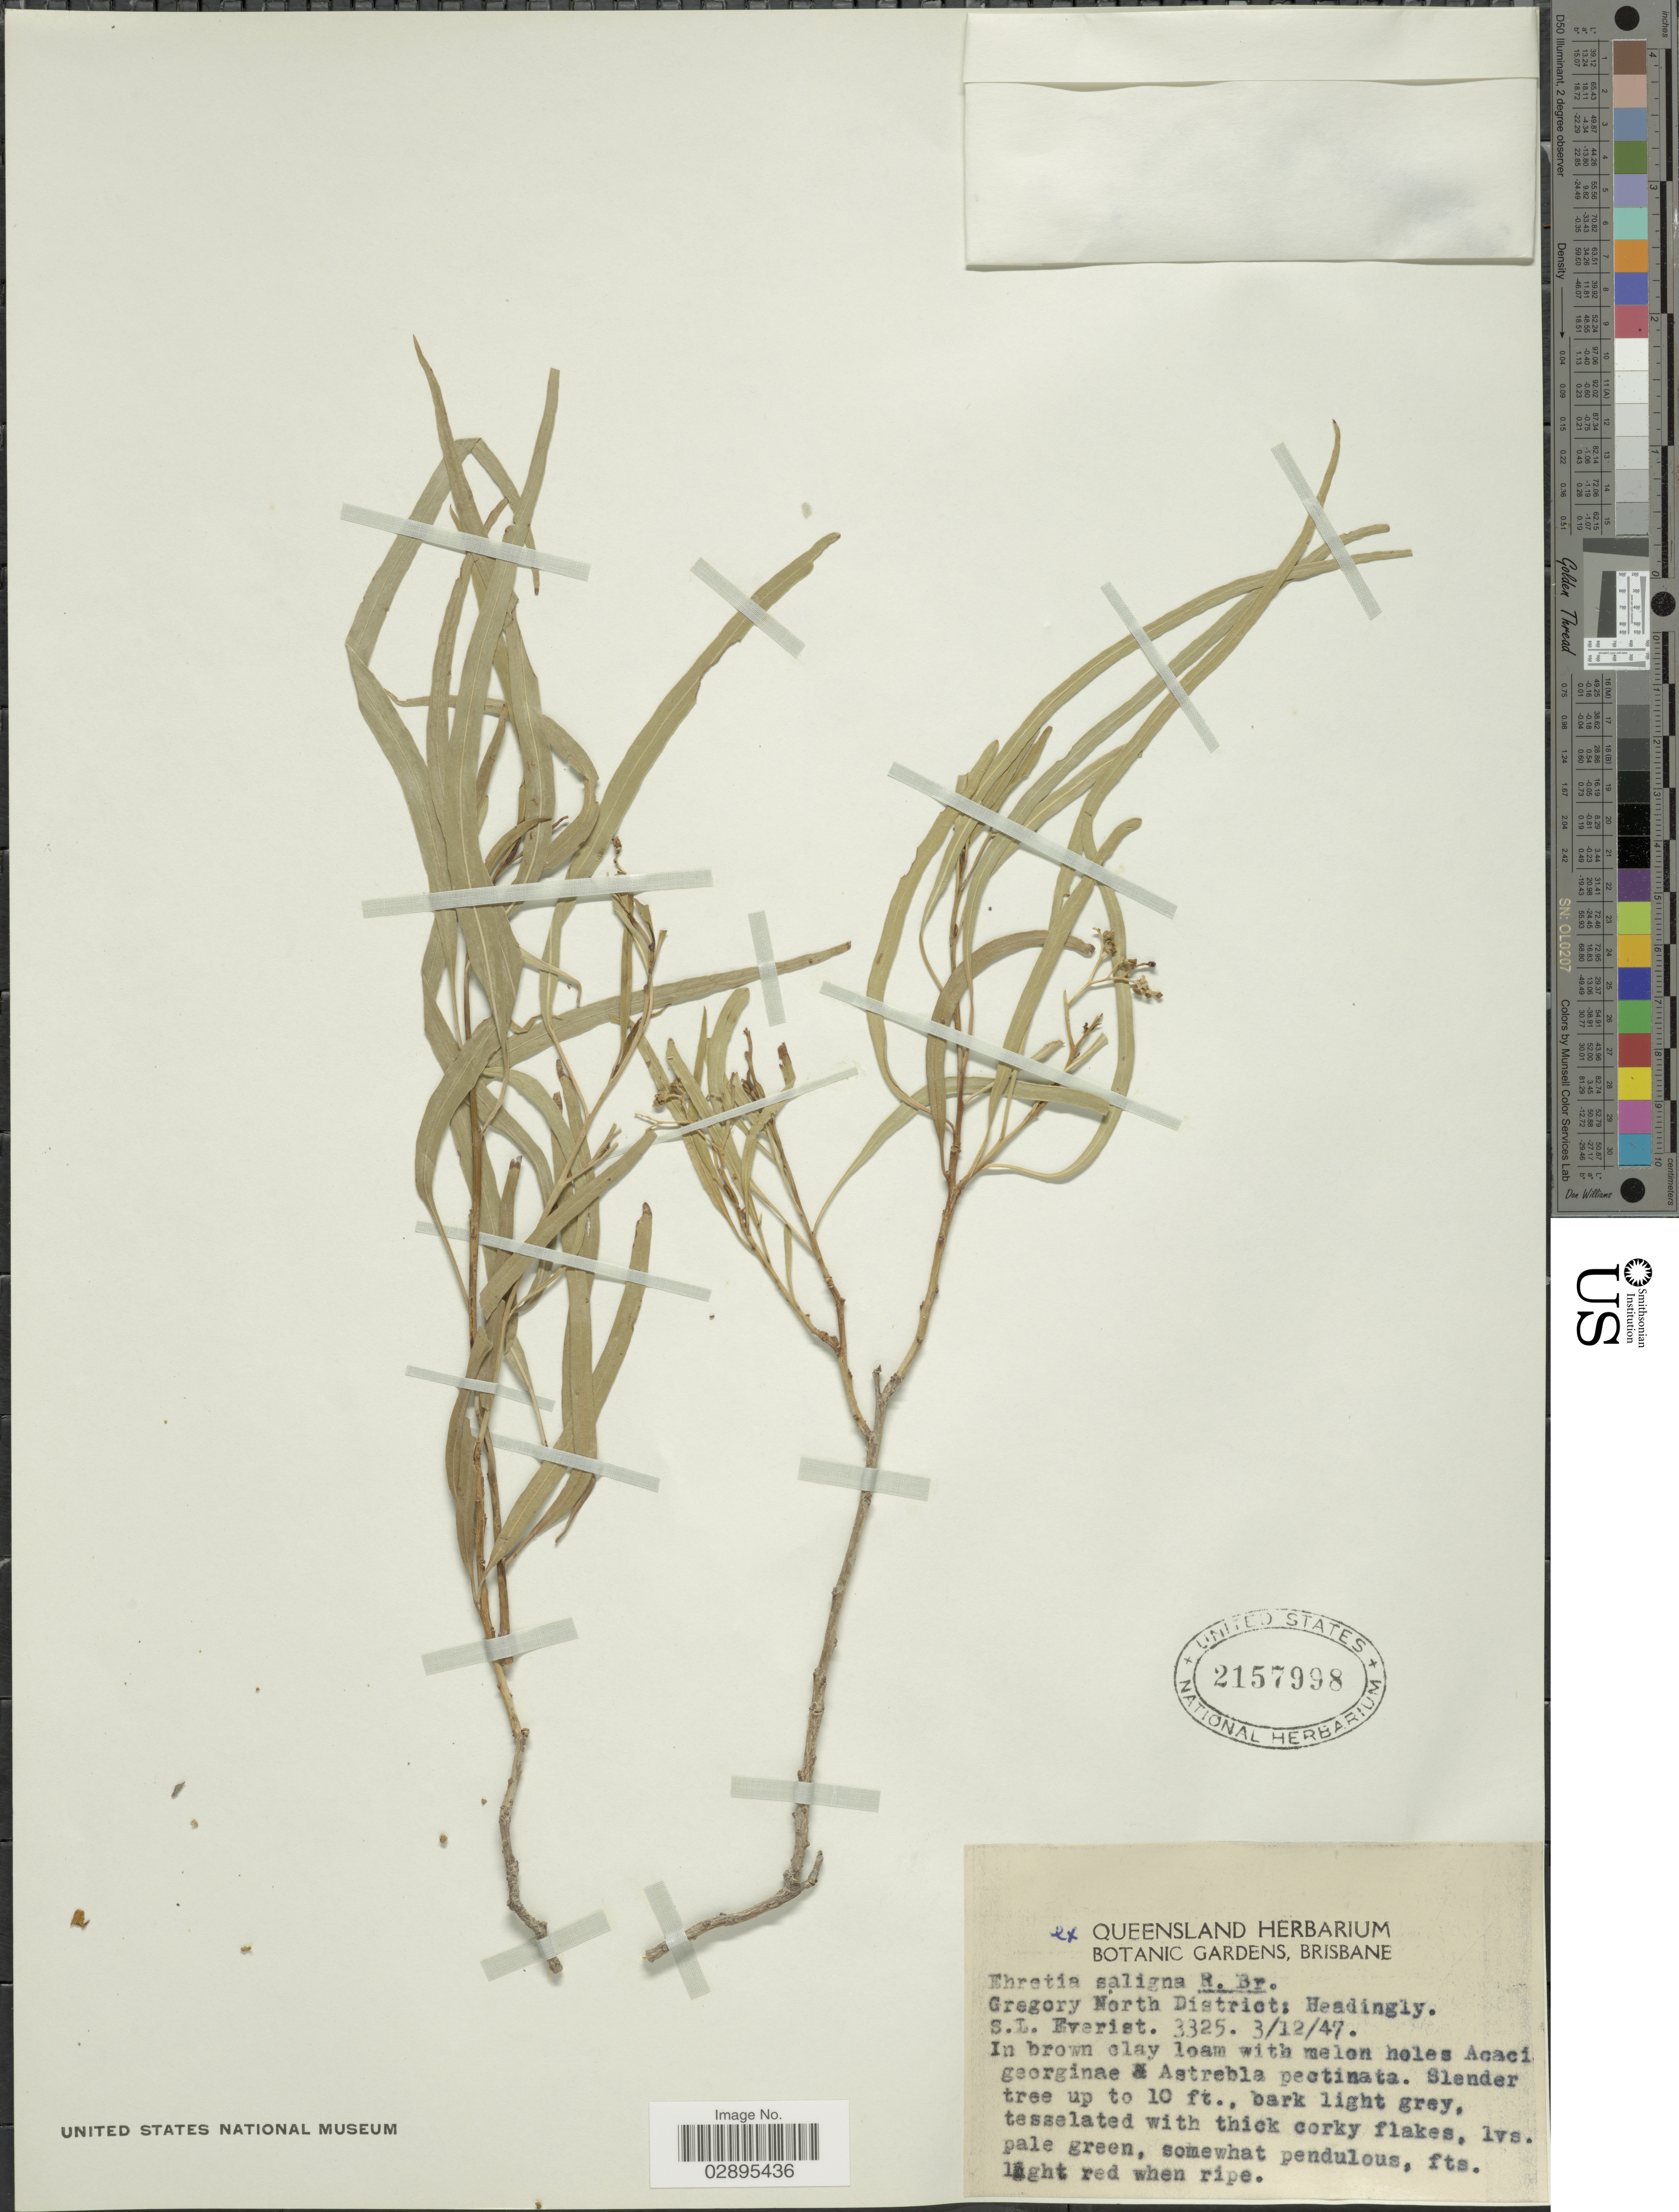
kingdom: Plantae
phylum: Tracheophyta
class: Magnoliopsida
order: Boraginales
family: Ehretiaceae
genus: Ehretia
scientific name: Ehretia saligna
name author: R. Br.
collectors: S. Everist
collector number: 3325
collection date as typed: Transcribed d/m/y: 3/12/47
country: Australia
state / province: Queensland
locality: Gregory North District: Headingly.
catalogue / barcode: US 2157998